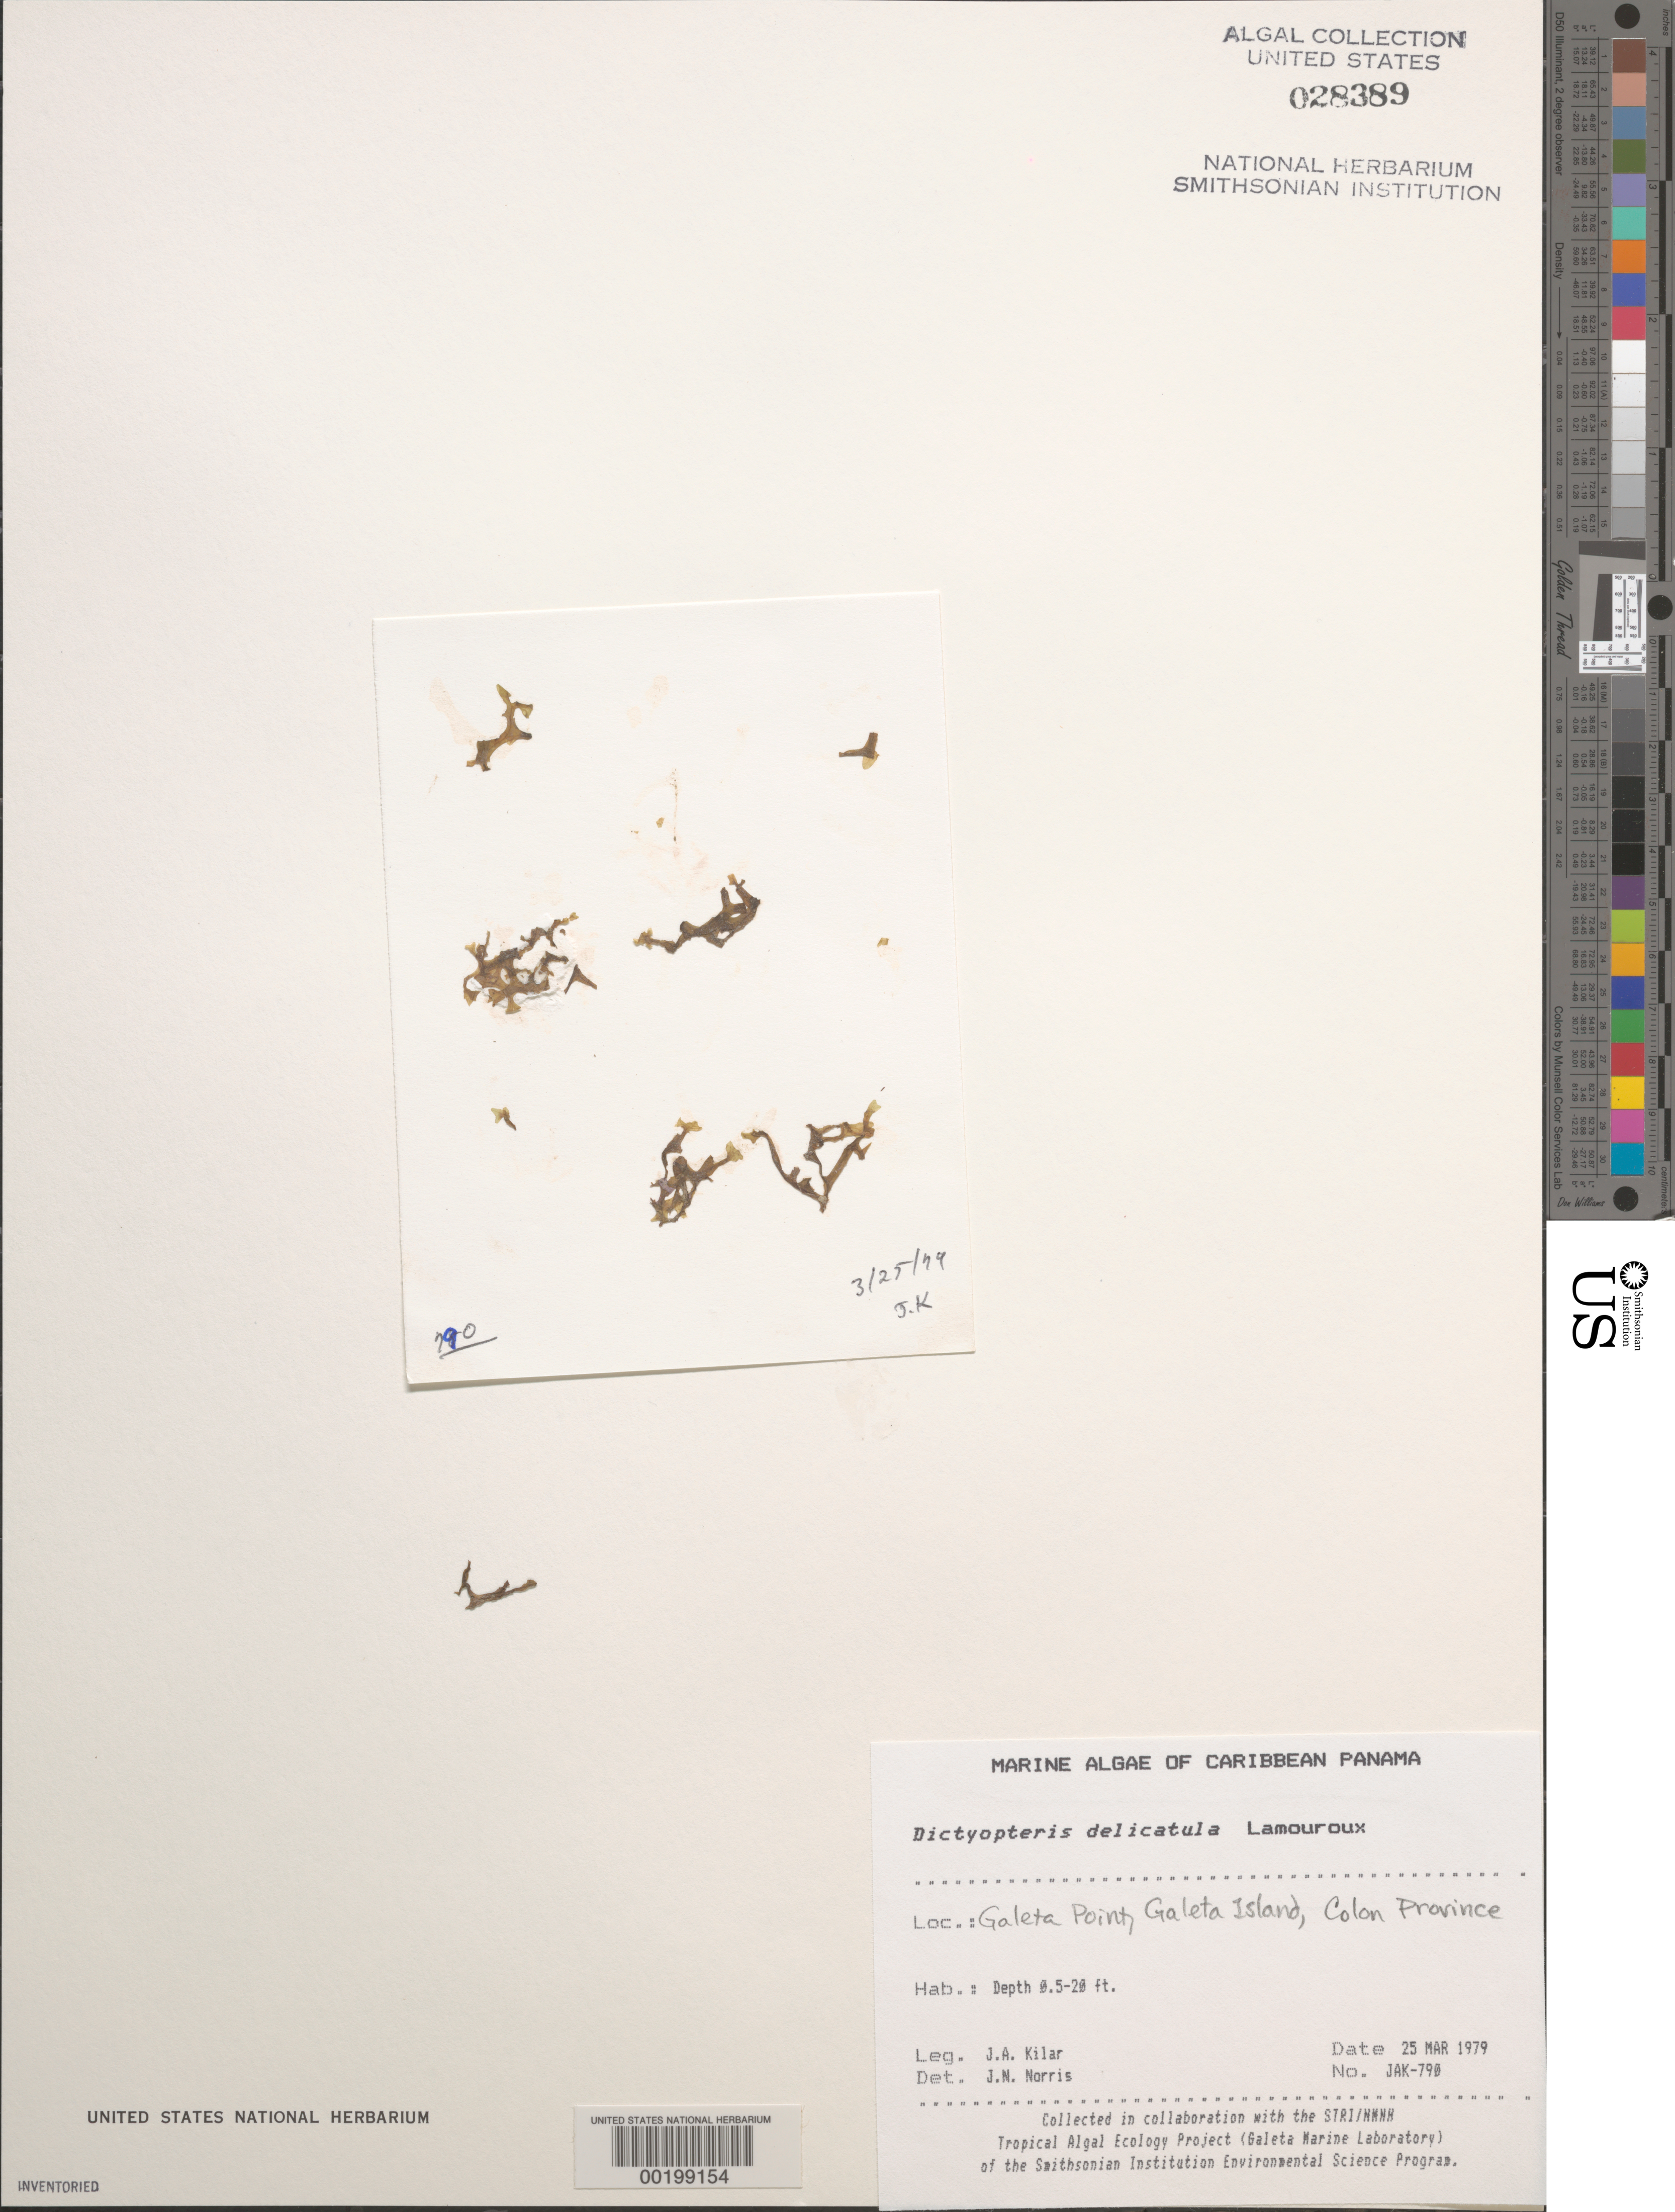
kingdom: Chromista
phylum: Ochrophyta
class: Phaeophyceae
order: Dictyotales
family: Dictyotaceae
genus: Dictyopteris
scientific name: Dictyopteris delicatula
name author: J.V.Lamouroux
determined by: Norris, James N.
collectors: J. A. Kilar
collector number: JAK-790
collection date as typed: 25 Mar 1979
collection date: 1979-03-25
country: Panama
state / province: Colón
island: Galeta Island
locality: Galeta Point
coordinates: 9 24' 18" N, 79 51' 48.5" W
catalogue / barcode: US 28389